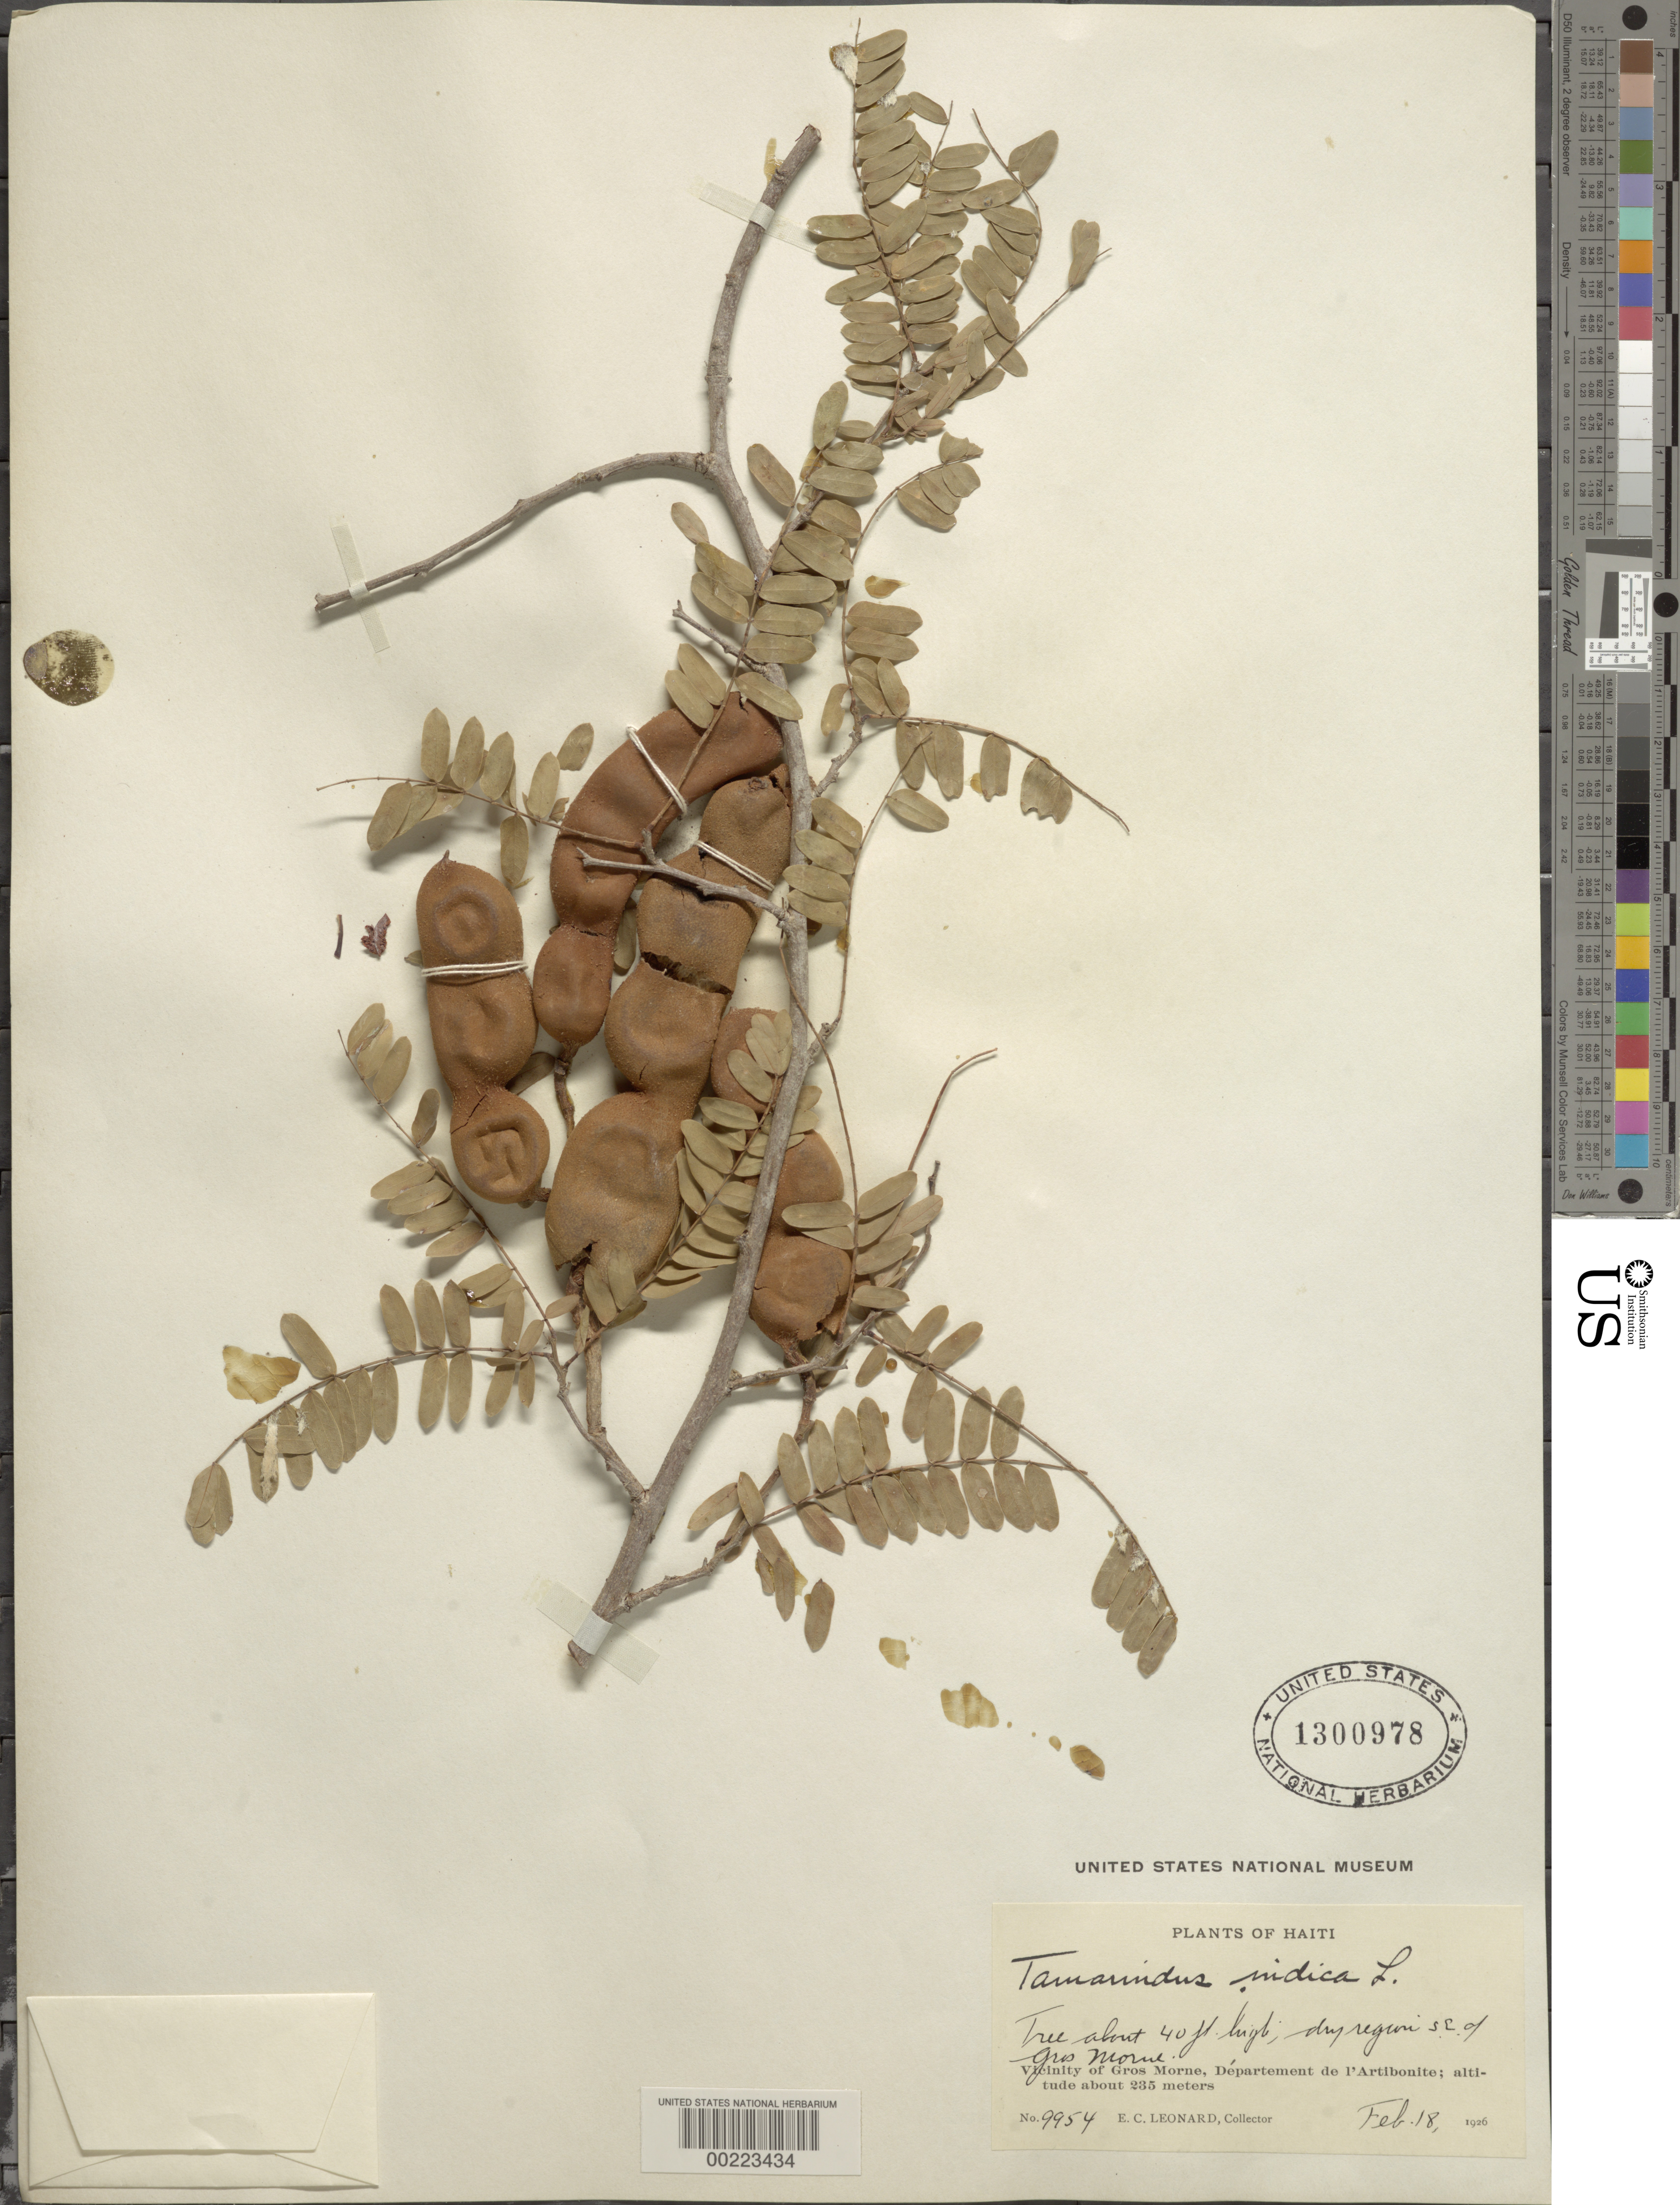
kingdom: Plantae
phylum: Tracheophyta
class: Magnoliopsida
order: Fabales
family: Fabaceae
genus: Tamarindus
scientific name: Tamarindus indica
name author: L.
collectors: E. C. Leonard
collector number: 9954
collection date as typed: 18 Feb 1926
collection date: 1926-02-18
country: Haiti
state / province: Artibonite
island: Hispaniola Island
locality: Se of gross morne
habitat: Dry region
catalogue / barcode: US 1300978